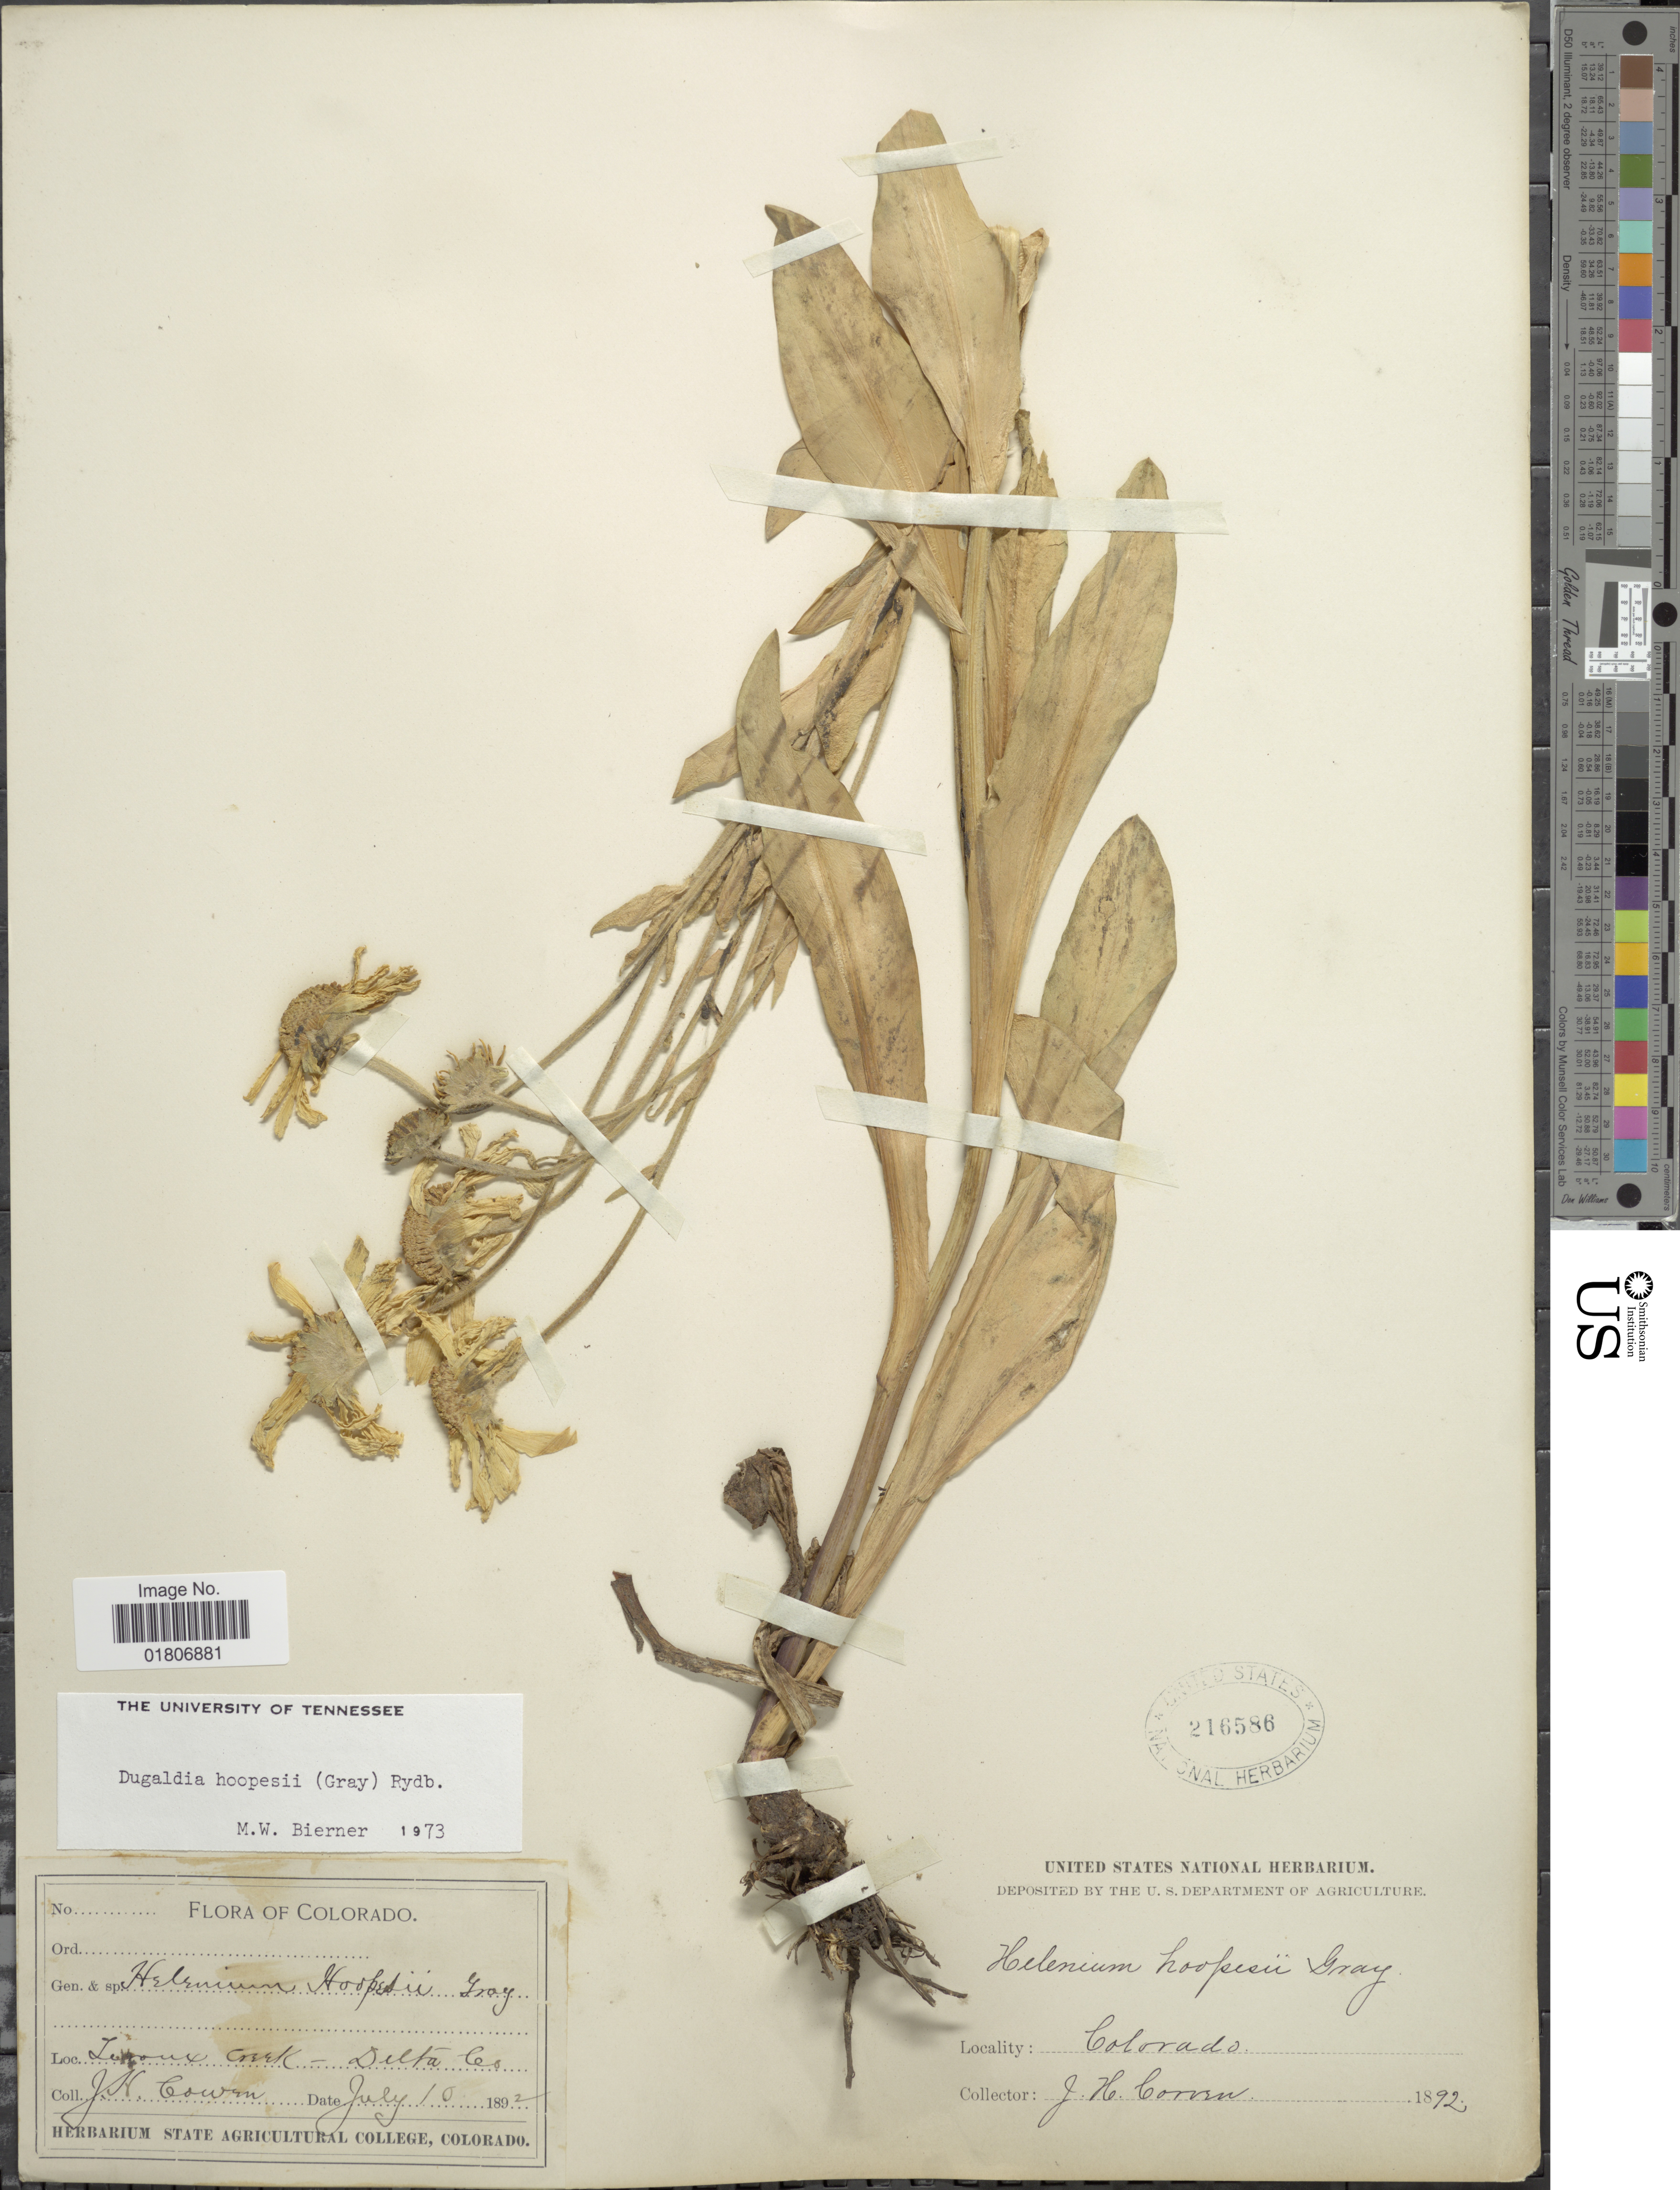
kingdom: Plantae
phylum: Tracheophyta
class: Magnoliopsida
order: Asterales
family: Asteraceae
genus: Dugaldia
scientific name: Dugaldia hoopesii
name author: (A. Gray) Rydb.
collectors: J. H. Cowen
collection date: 1892-07-10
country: United States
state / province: Colorado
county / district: Delta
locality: Leroux Creek - Delta Co.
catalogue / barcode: US 216586